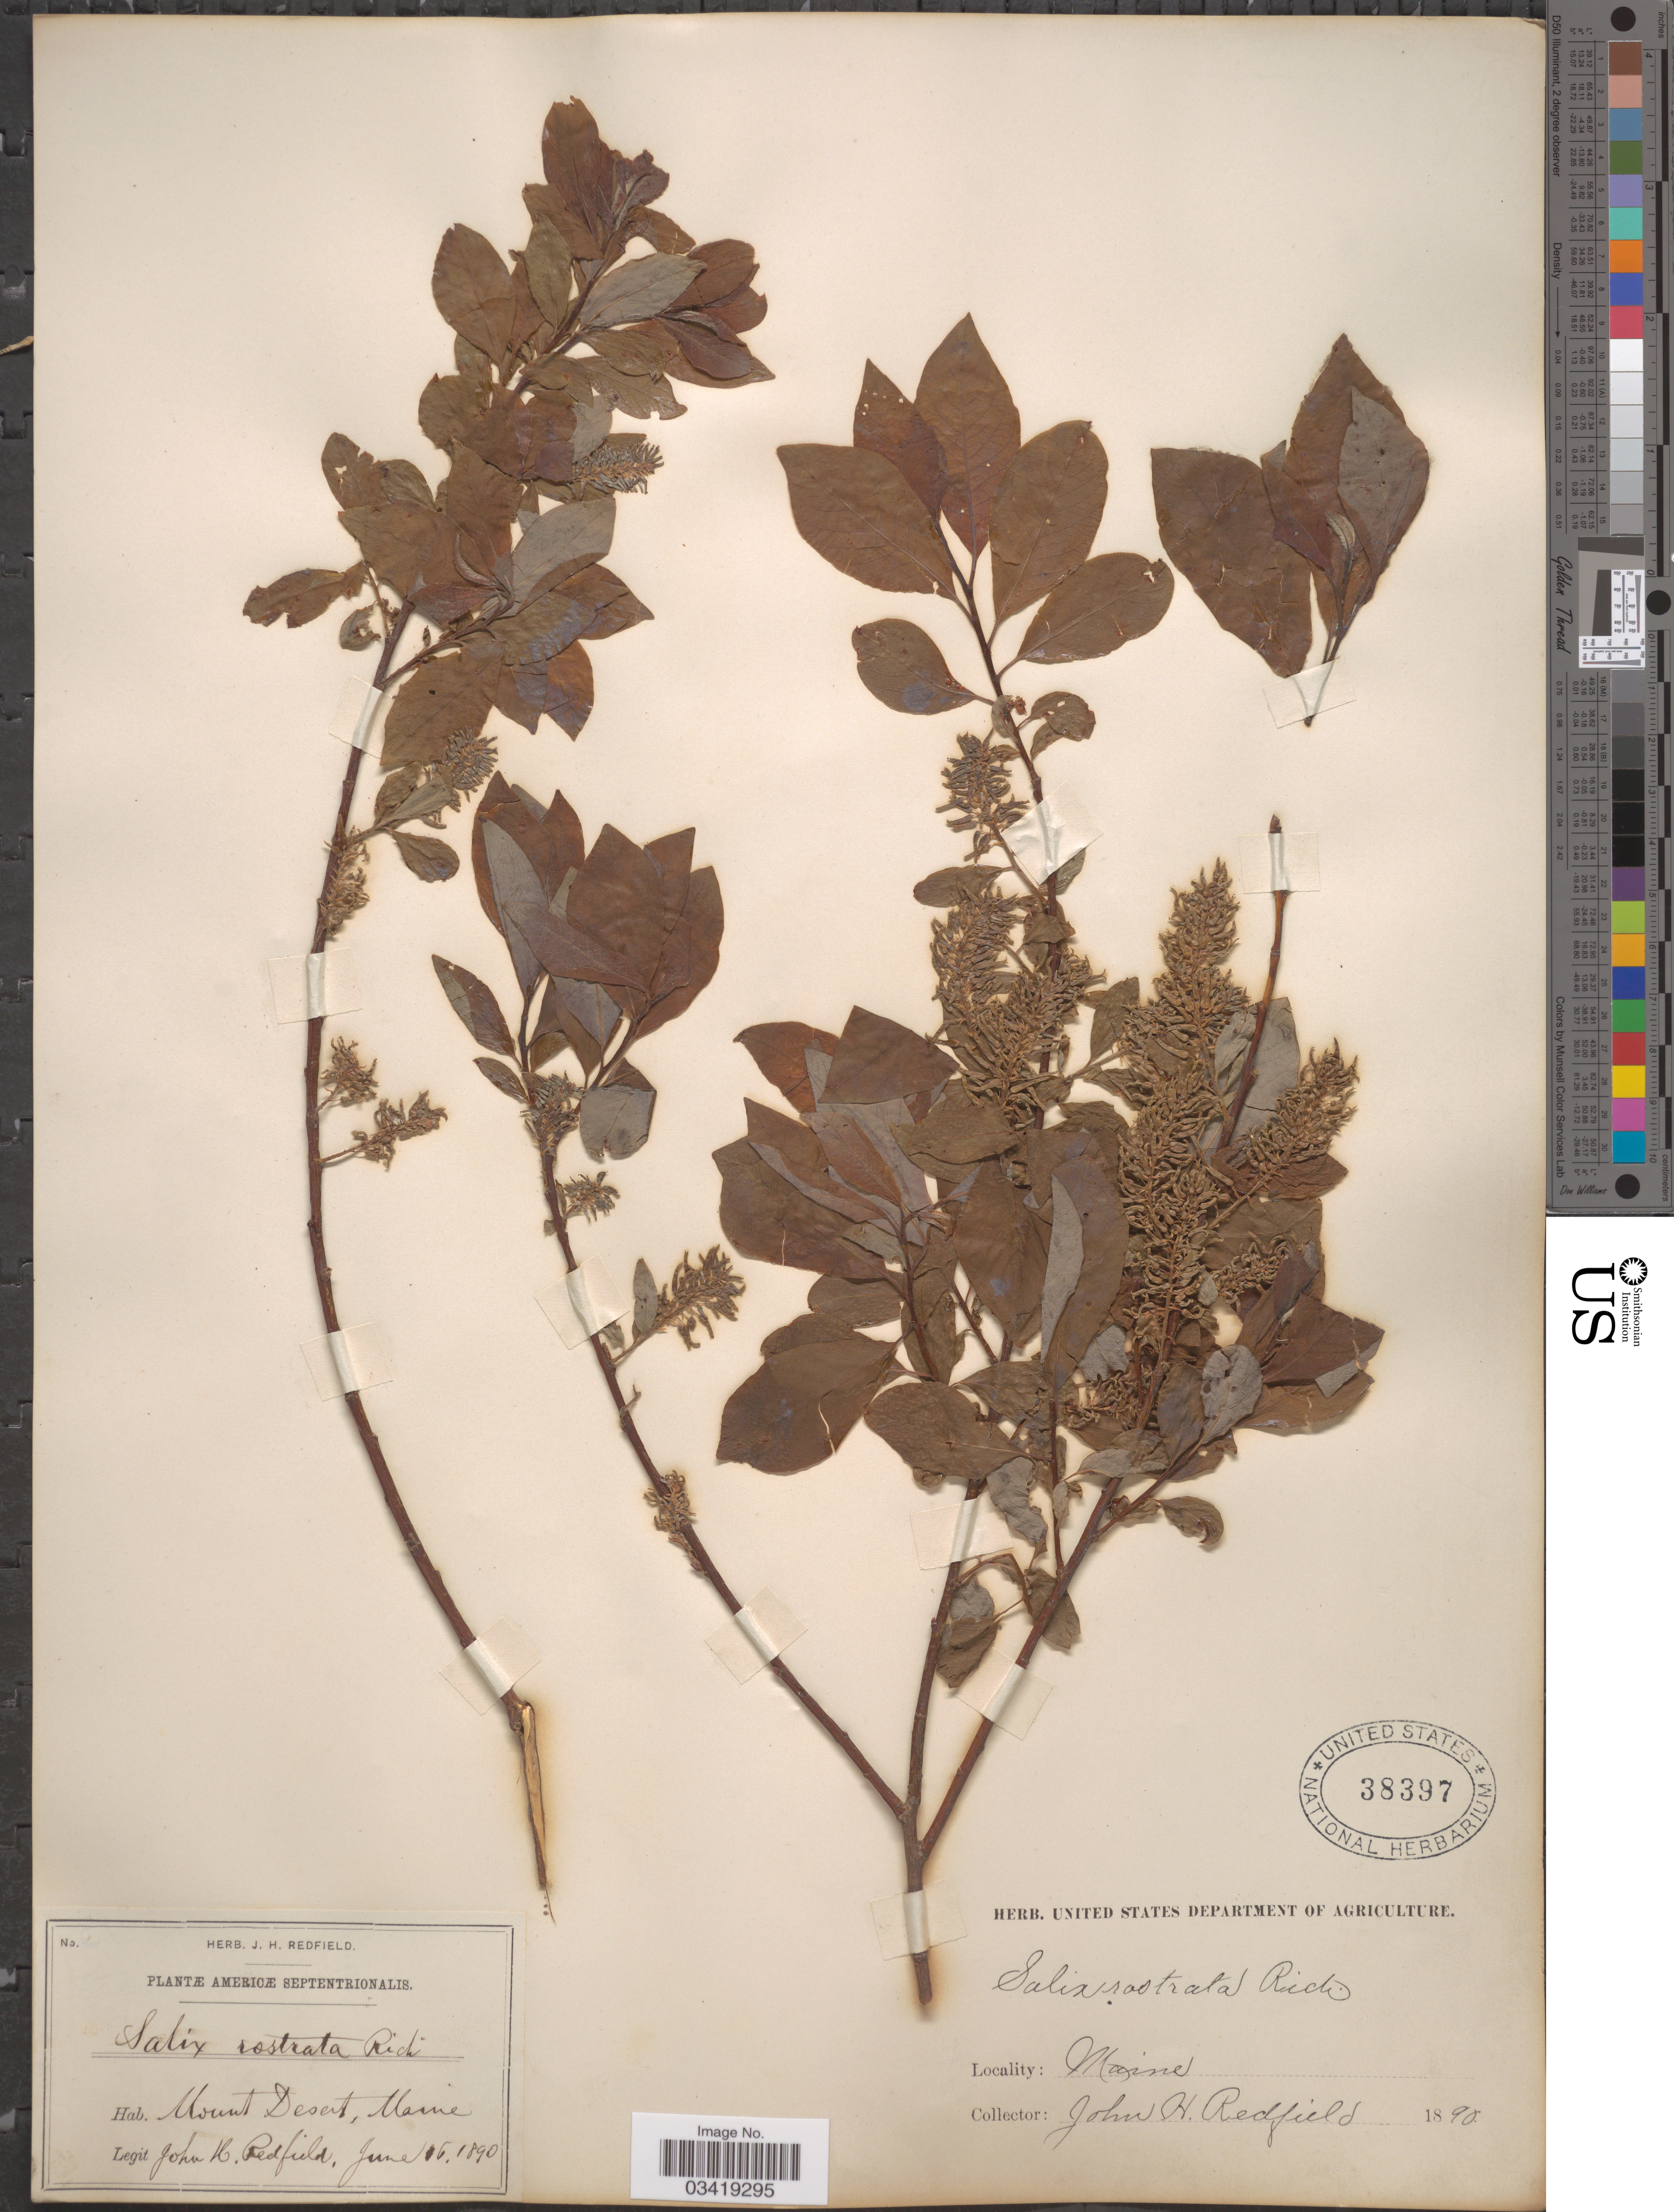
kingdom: Plantae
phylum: Tracheophyta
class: Magnoliopsida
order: Malpighiales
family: Salicaceae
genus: Salix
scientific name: Salix bebbiana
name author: Sarg.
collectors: J. Redfield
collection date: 1890-06-16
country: United States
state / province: Maine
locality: Mount Desert.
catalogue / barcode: US 38397